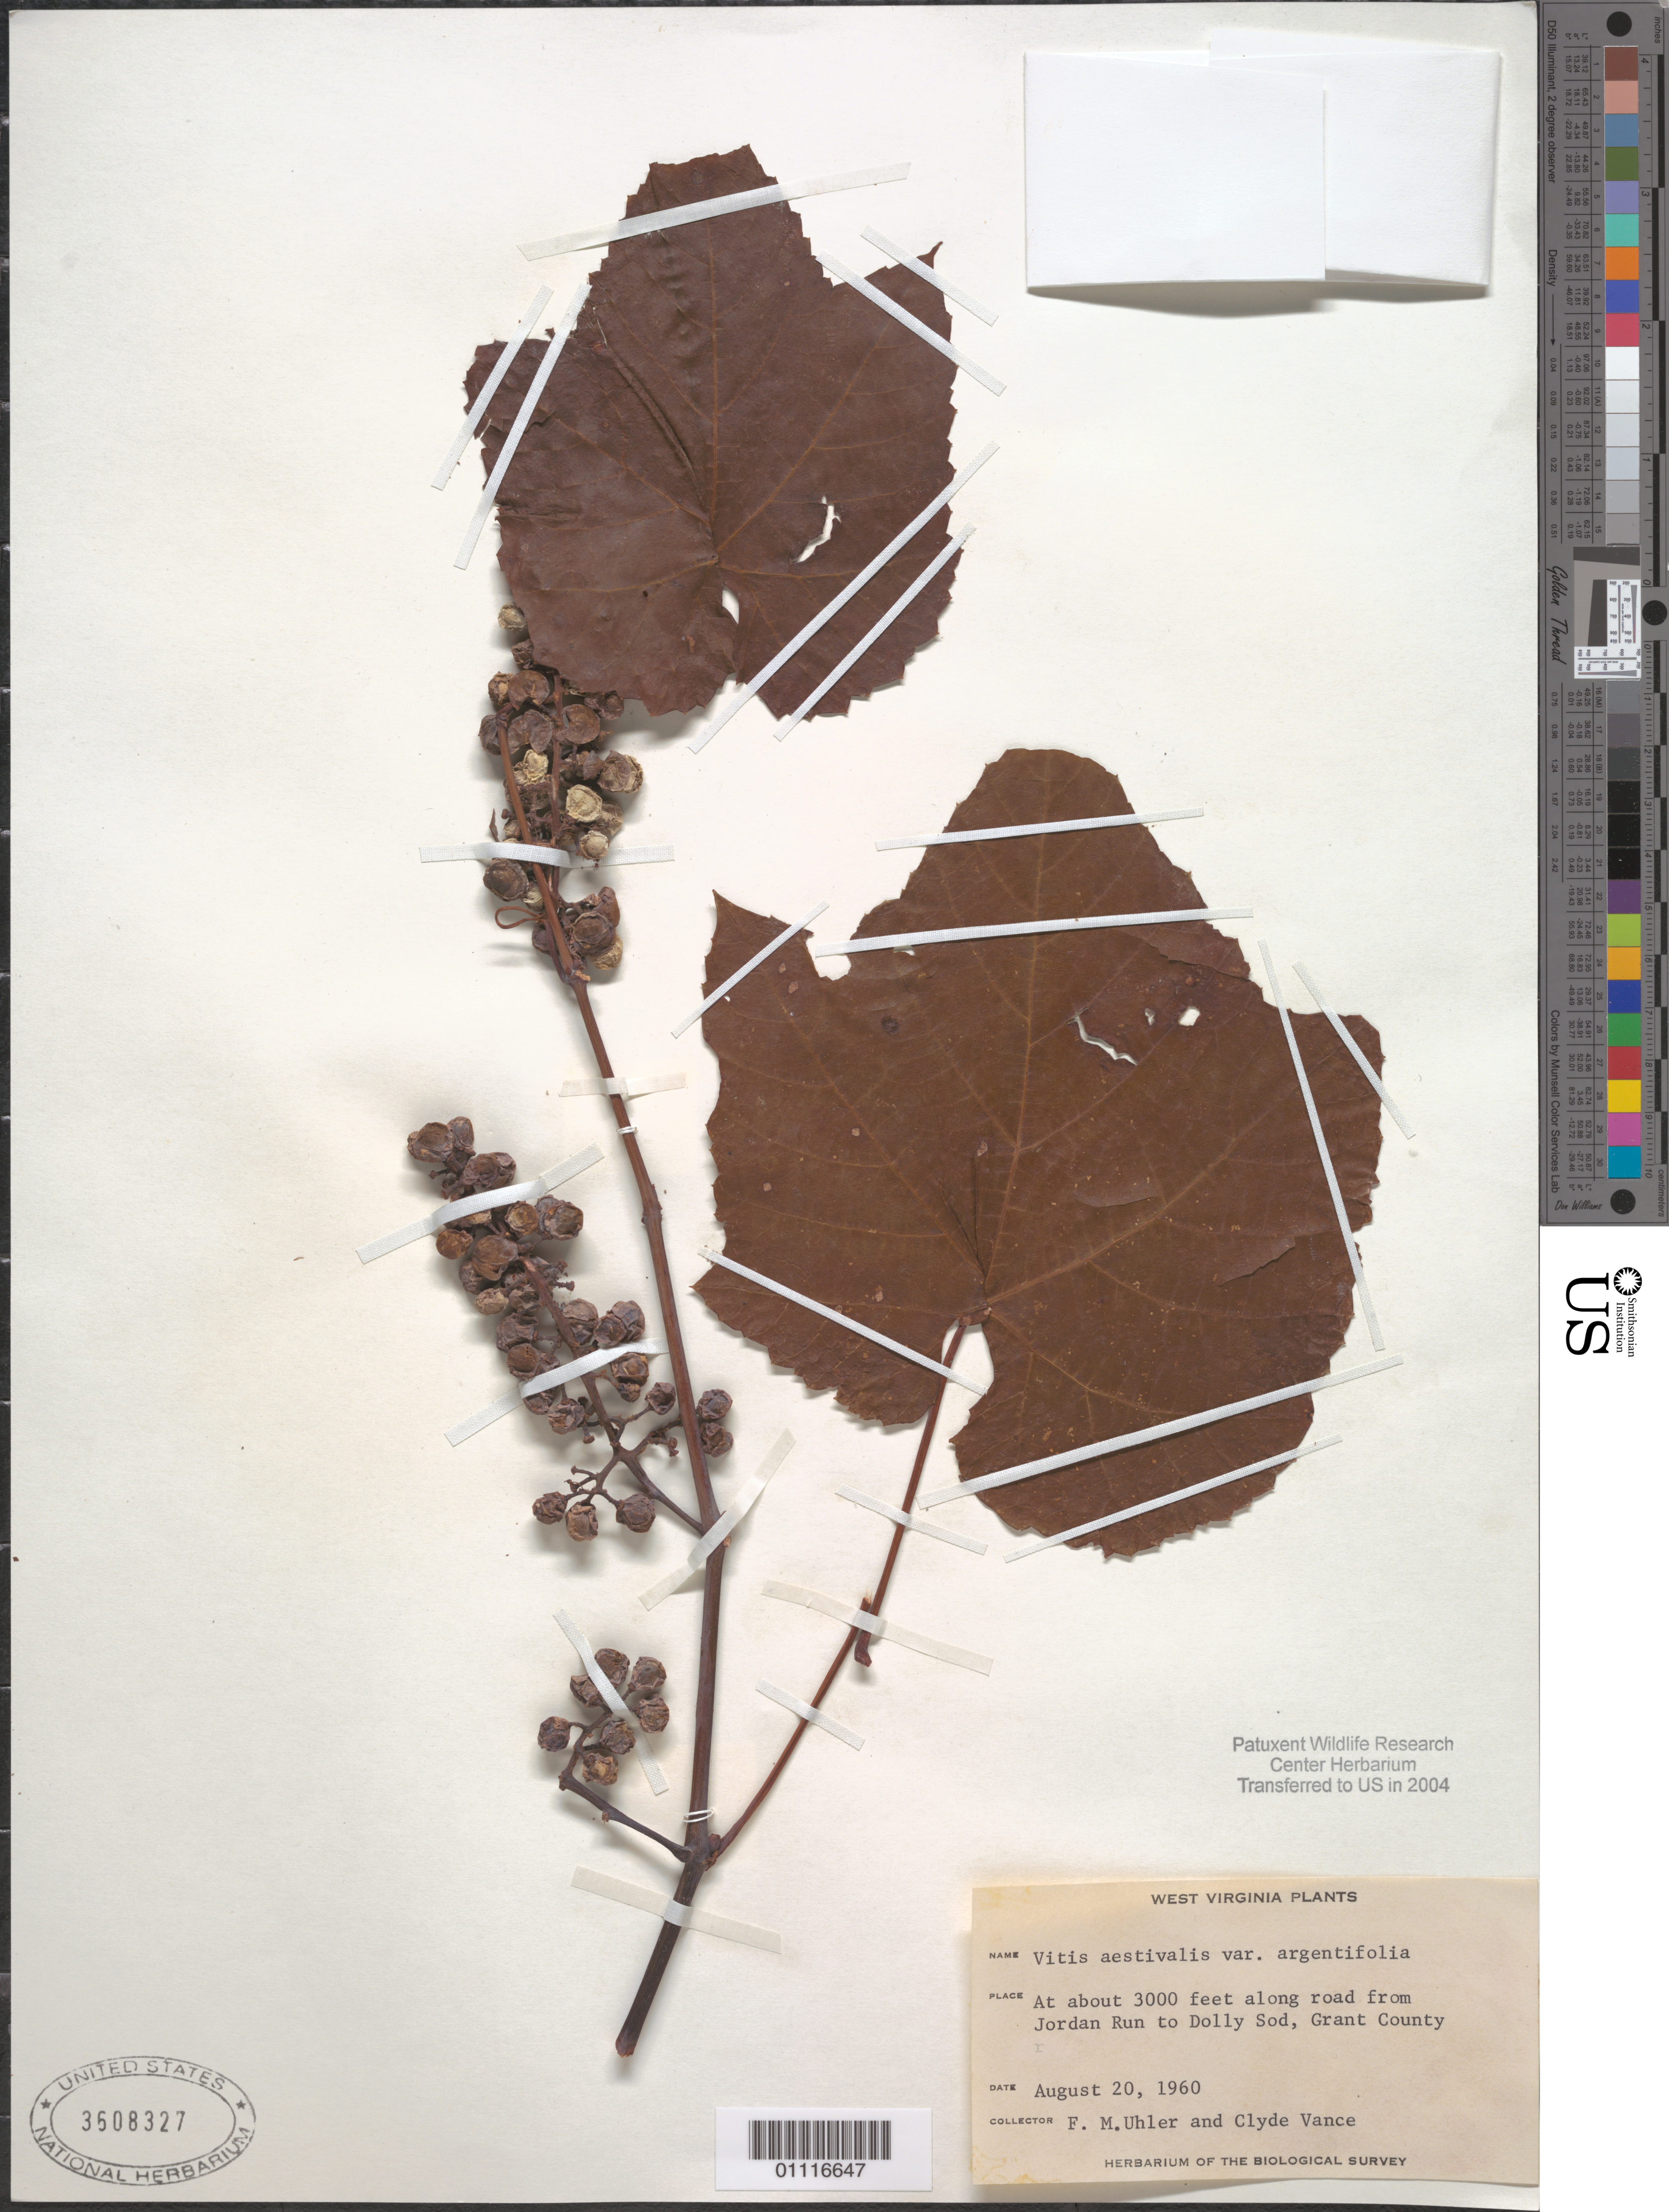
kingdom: Plantae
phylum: Tracheophyta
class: Magnoliopsida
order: Vitales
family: Vitaceae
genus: Vitis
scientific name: Vitis aestivalis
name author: Michx.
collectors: F. M. Uhler & C. Vance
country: United States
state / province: West Virginia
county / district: Grant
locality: At about 3000 feet along road from Jordan Run to Dolly Sod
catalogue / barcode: US 3508327